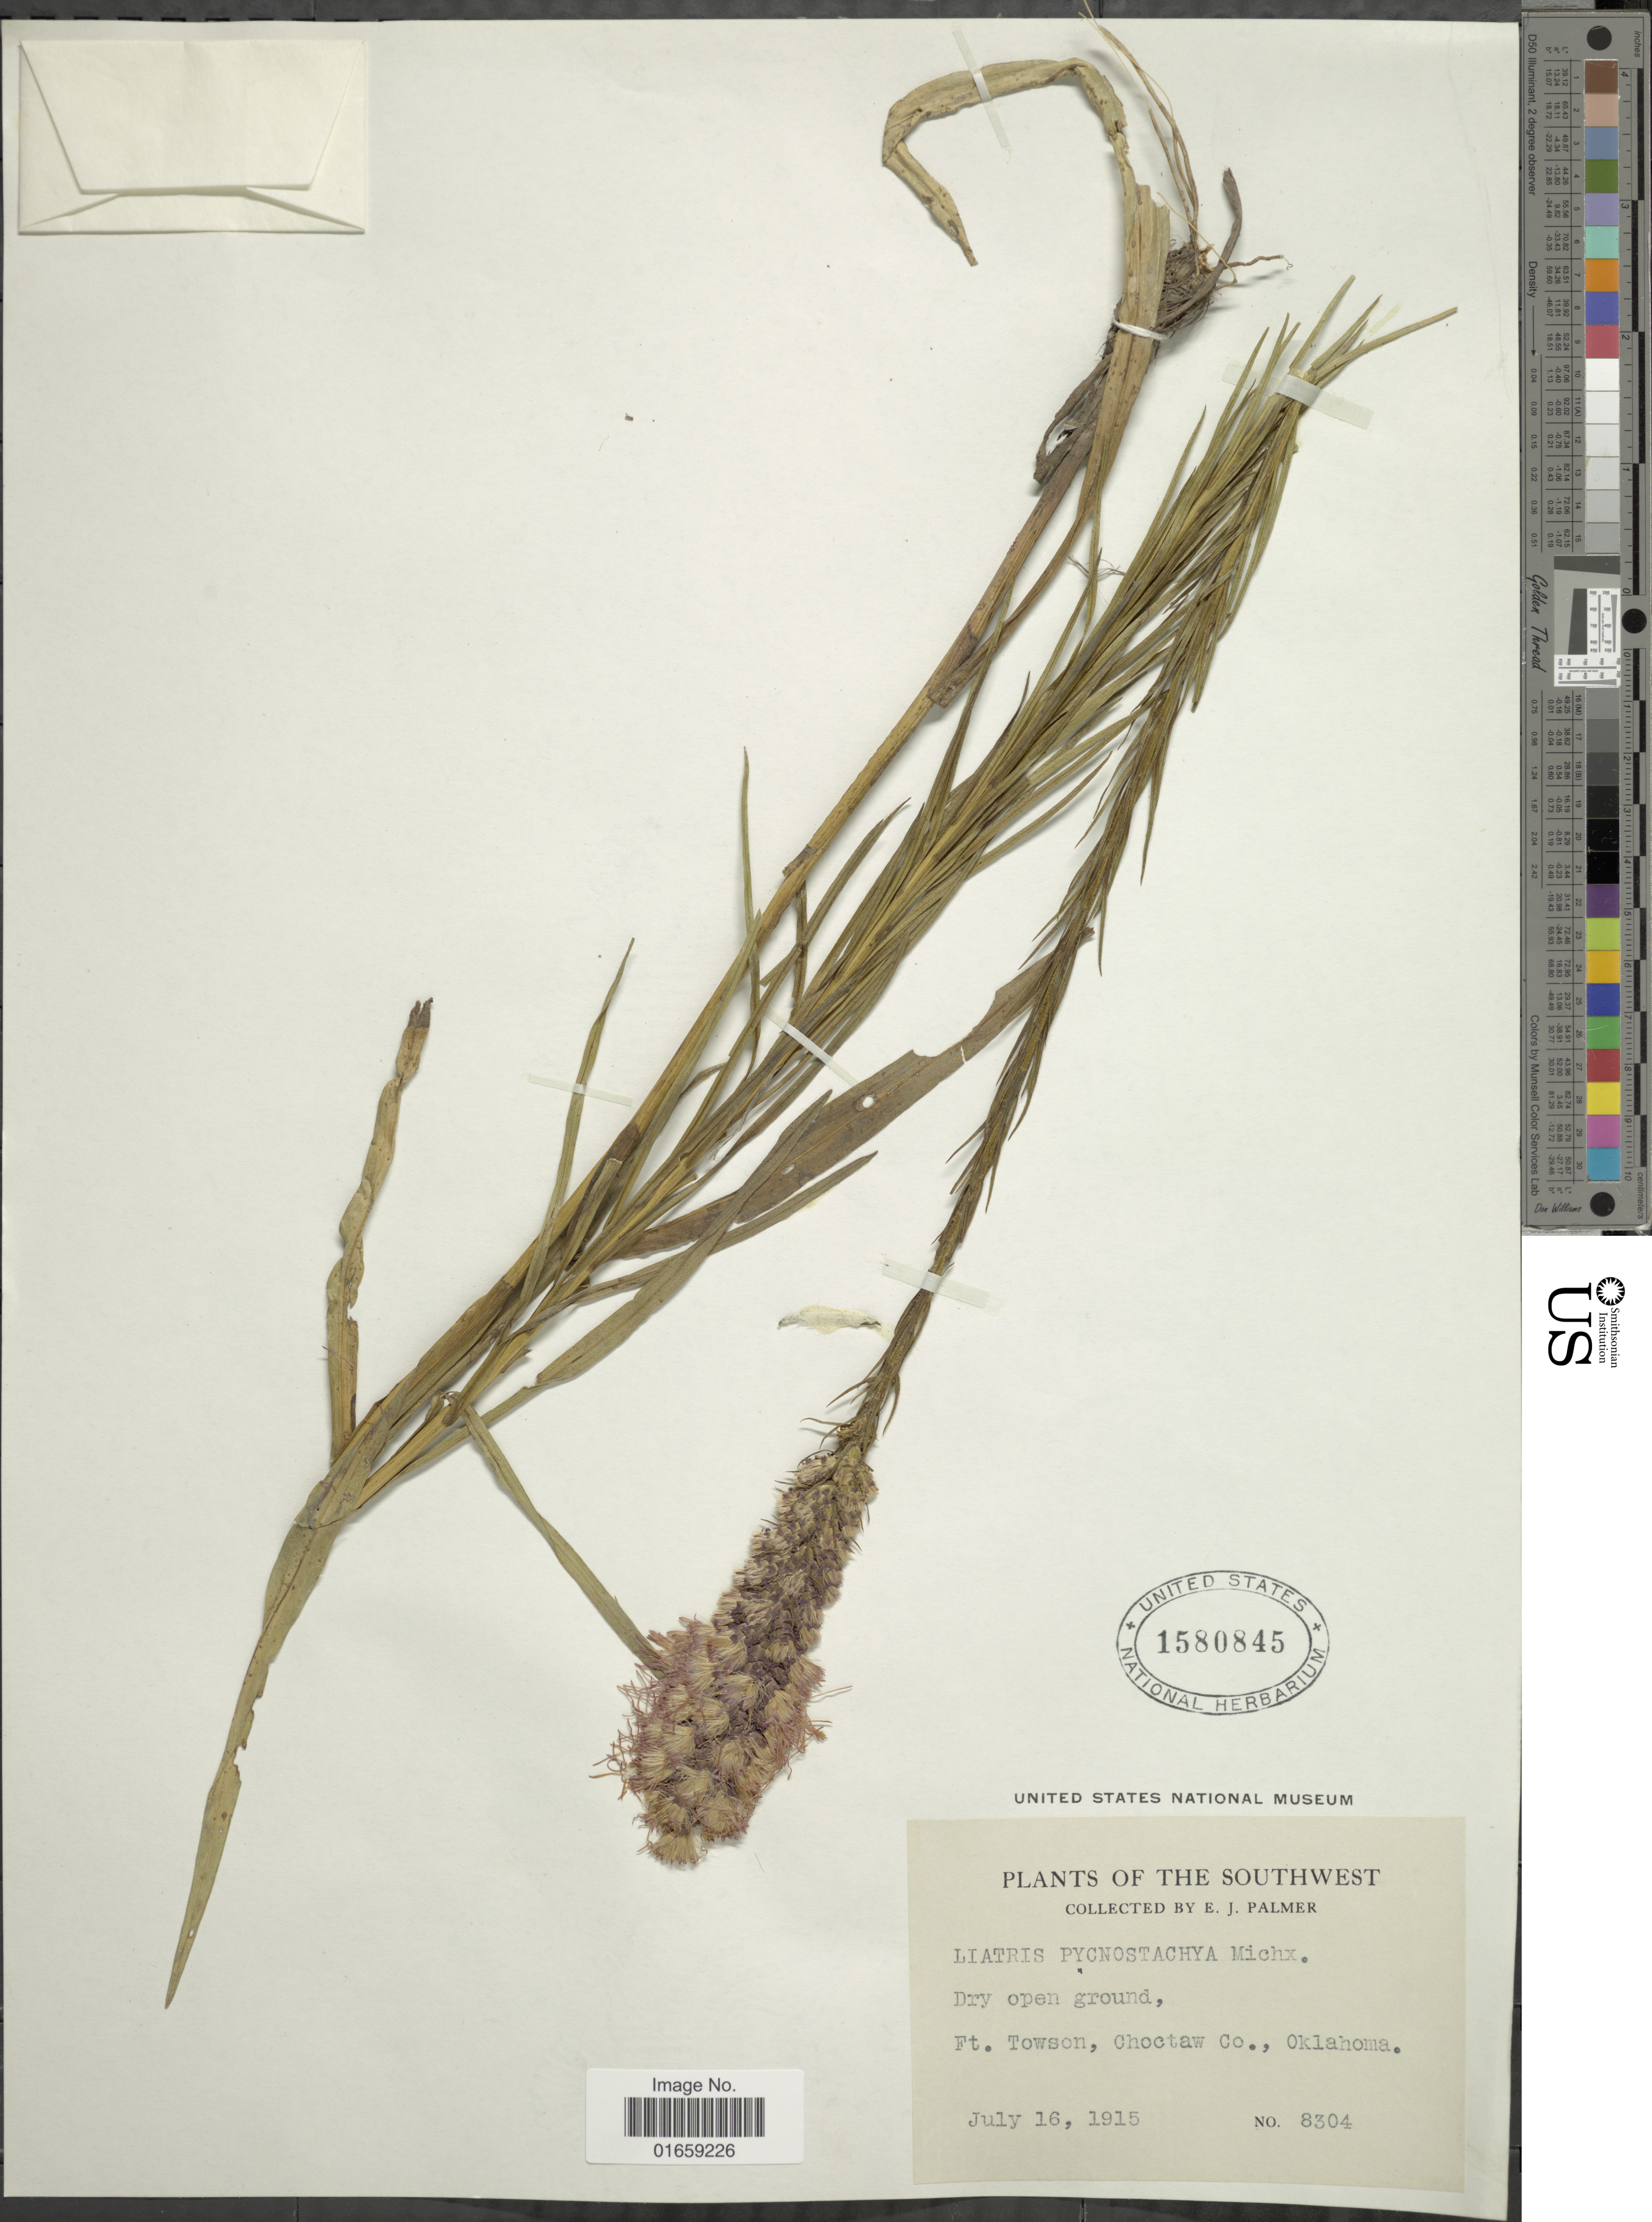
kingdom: Plantae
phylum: Tracheophyta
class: Magnoliopsida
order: Asterales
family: Asteraceae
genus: Liatris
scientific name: Liatris pycnostachya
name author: Michx.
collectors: E. J. Palmer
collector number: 8304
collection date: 1915-07-16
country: United States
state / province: Oklahoma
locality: Ft. Towson, Choctaw Co., Oklahoma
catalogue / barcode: US 1580845